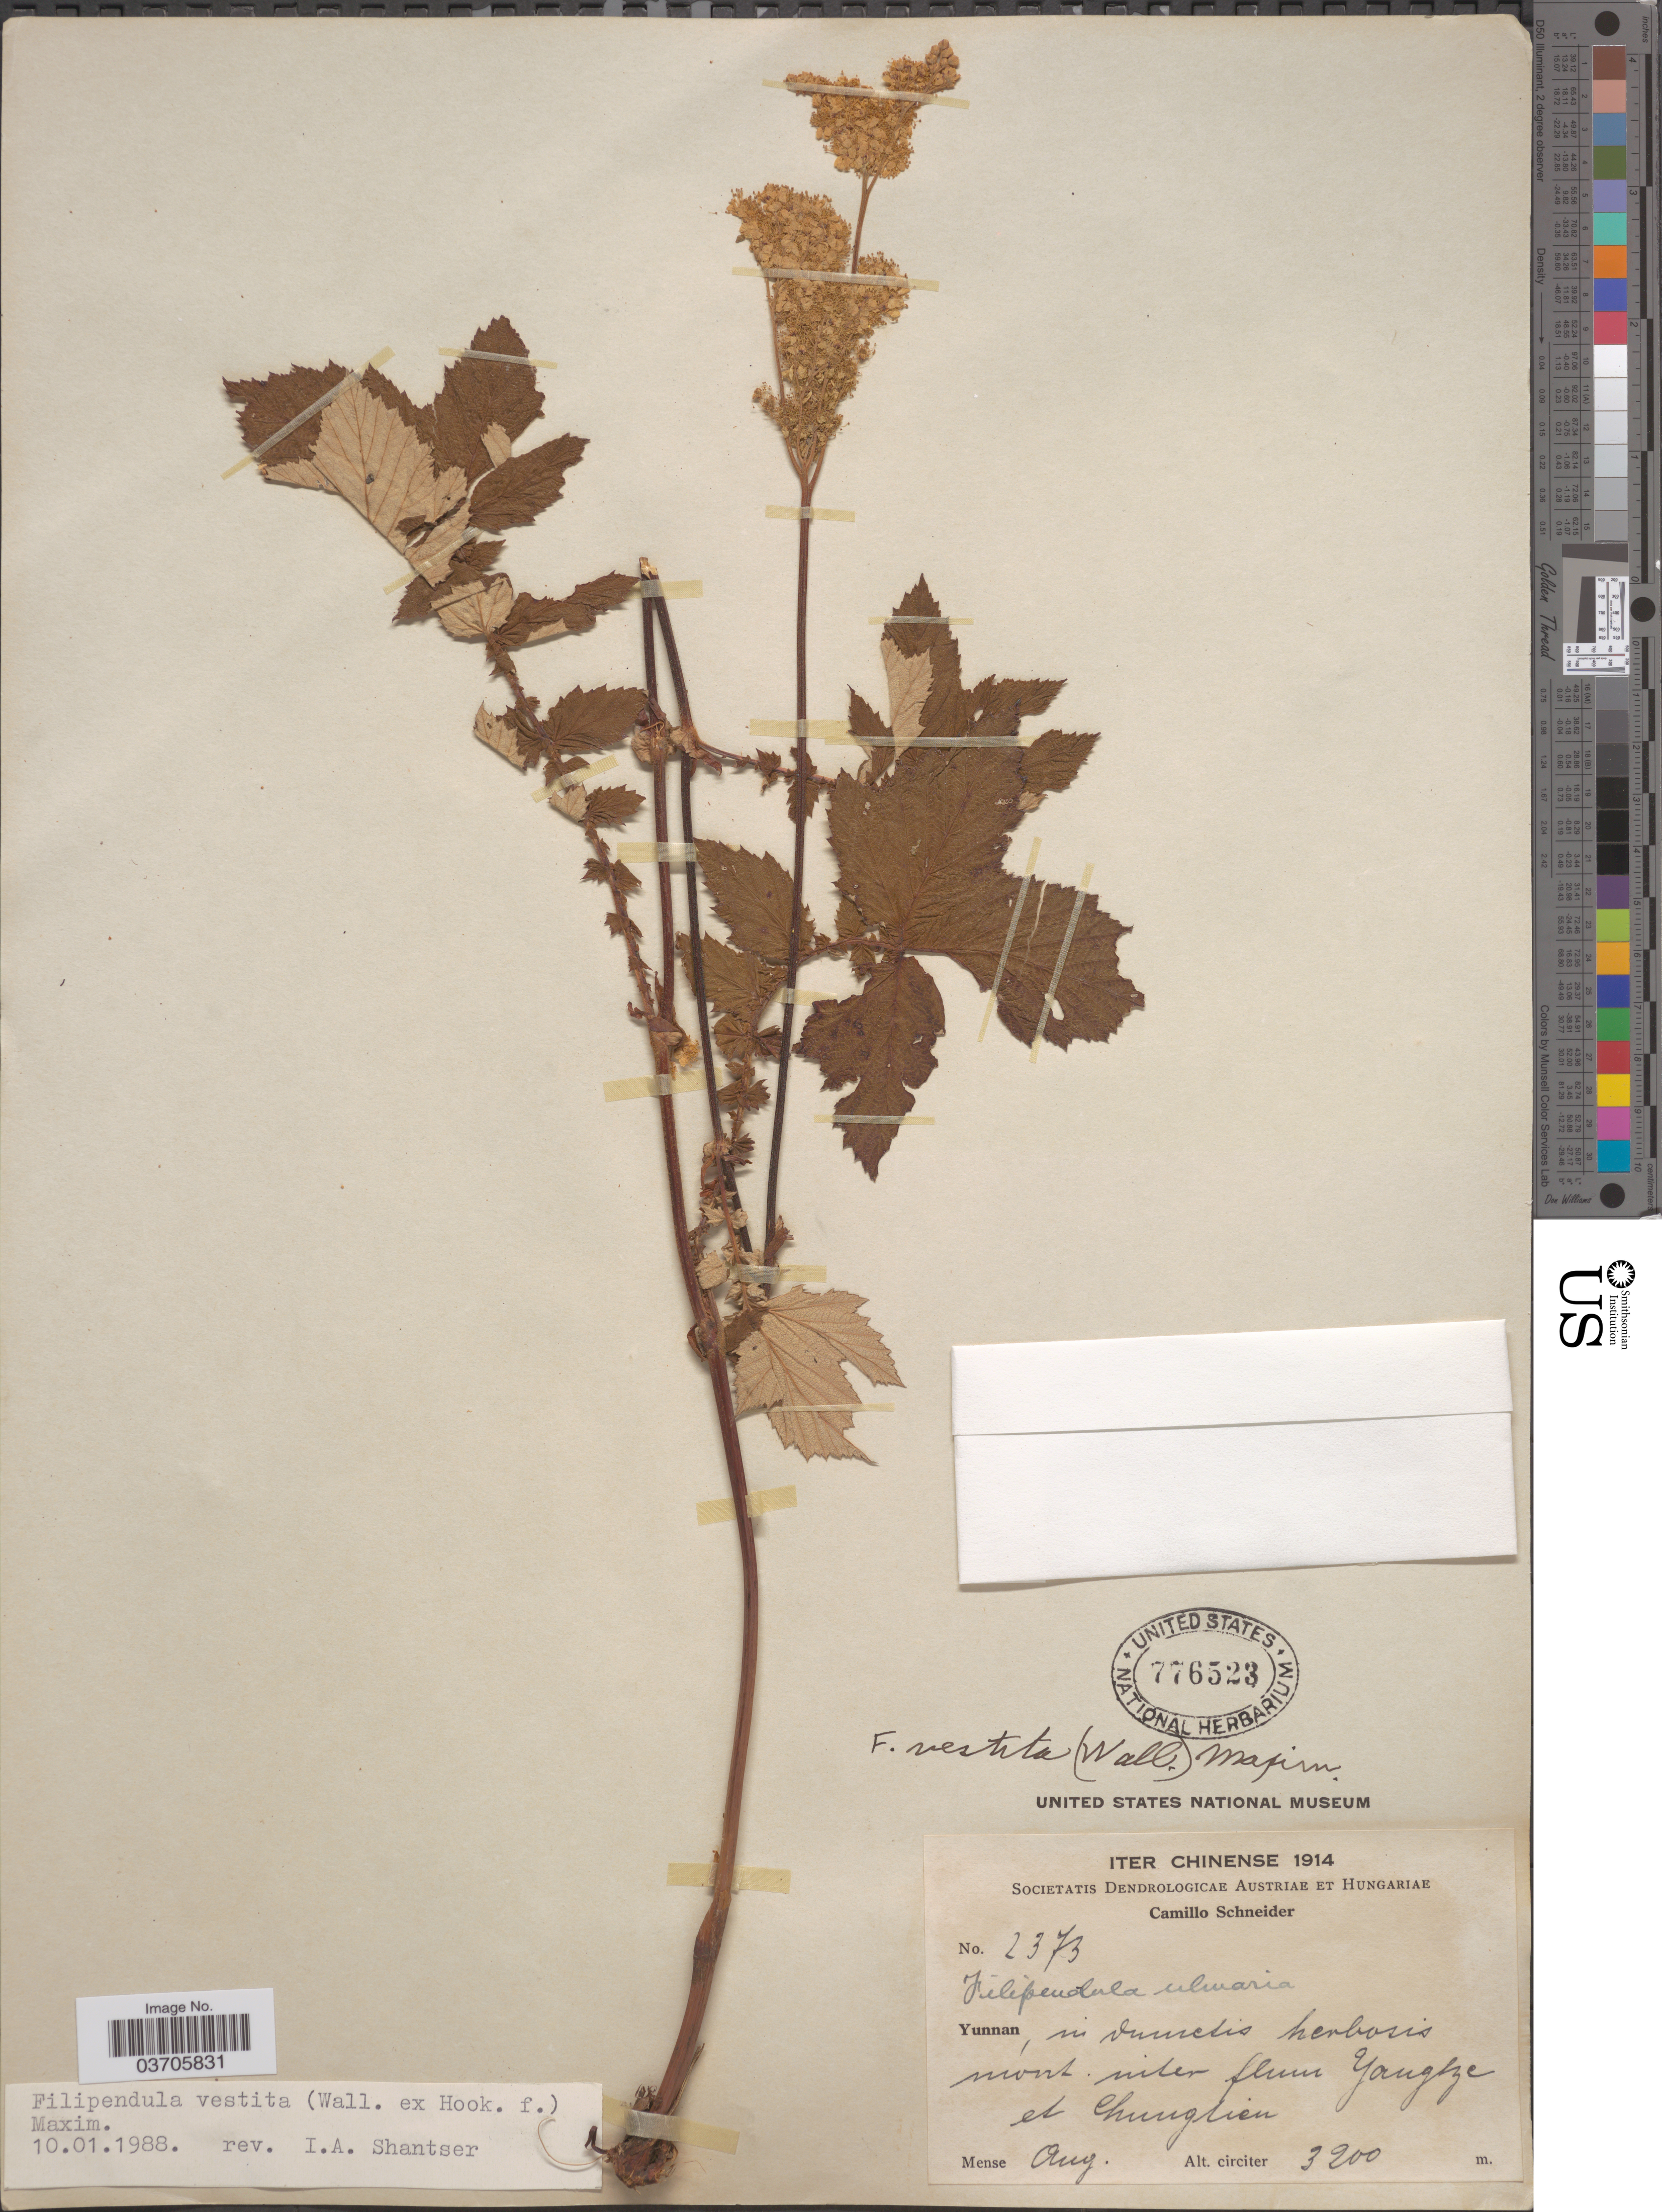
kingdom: Plantae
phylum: Tracheophyta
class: Magnoliopsida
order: Rosales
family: Rosaceae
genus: Filipendula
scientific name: Filipendula vestita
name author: Maxim.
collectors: C. K. Schneider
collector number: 2373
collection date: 1914-08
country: China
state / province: Yunnan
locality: Iter Chinense. Flum Yangtze et Chungtien [interpreted].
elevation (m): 3200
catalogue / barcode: US 776523